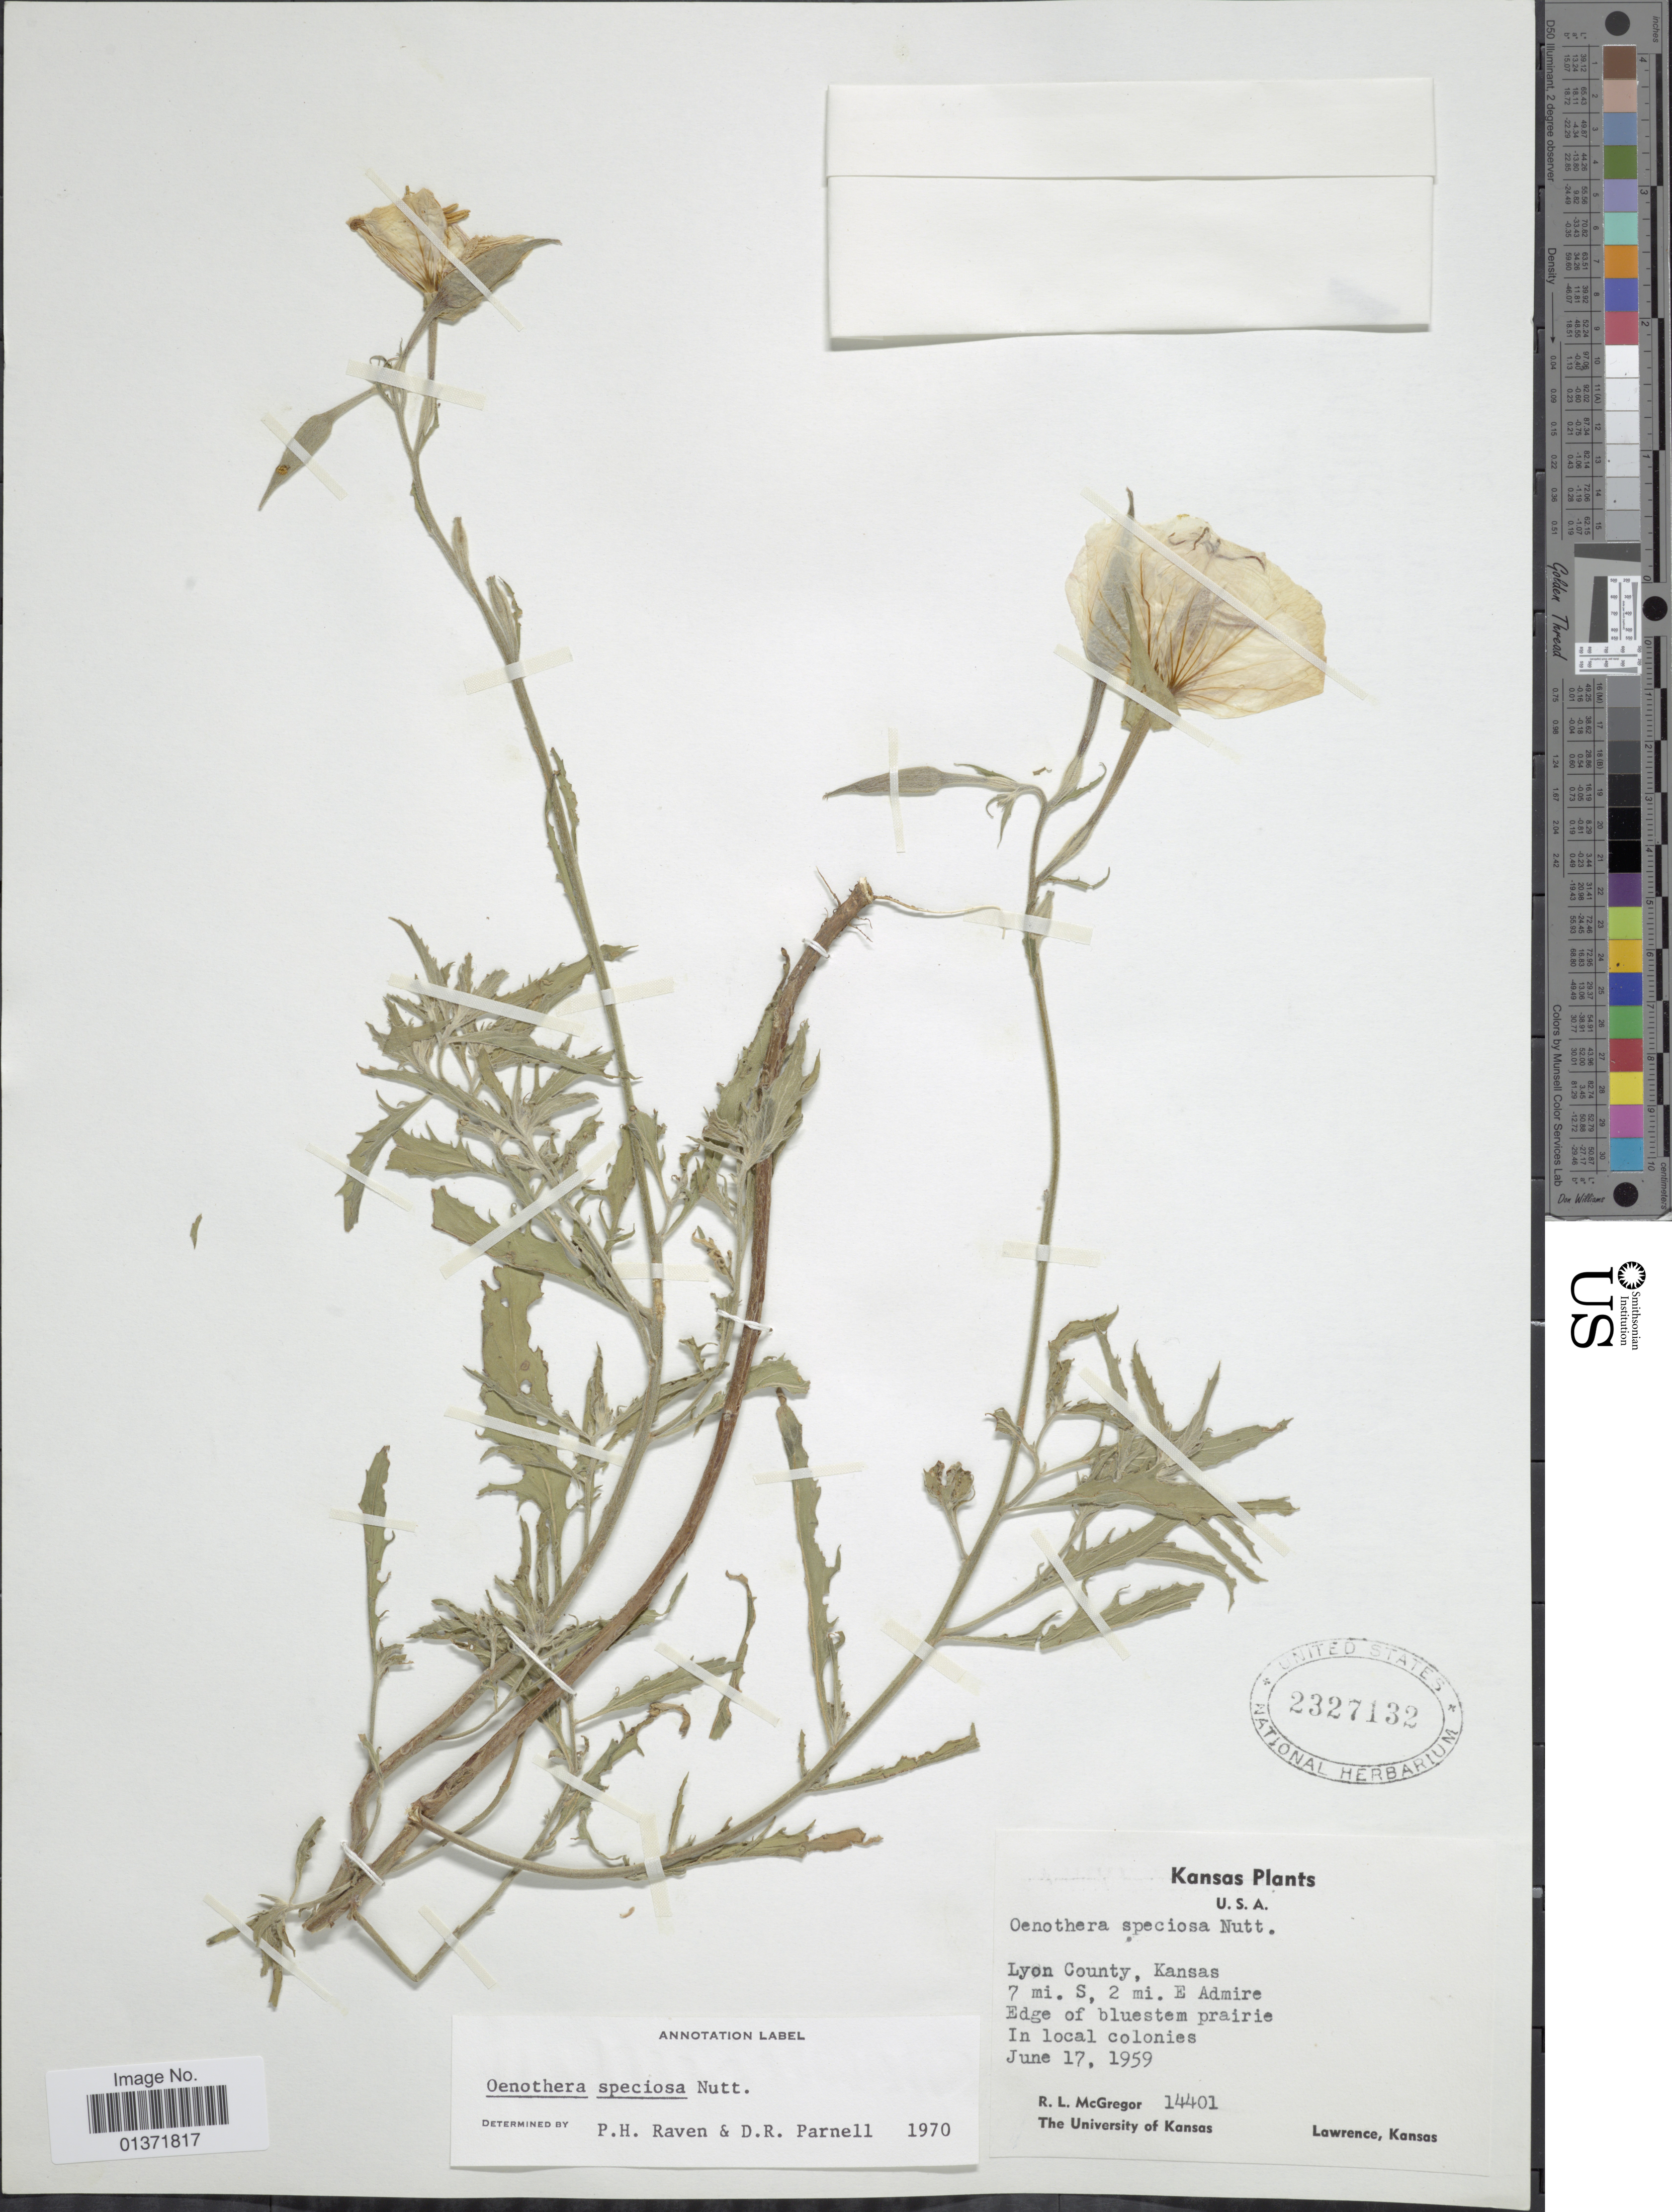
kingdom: Plantae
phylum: Tracheophyta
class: Magnoliopsida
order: Myrtales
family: Onagraceae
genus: Oenothera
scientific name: Oenothera speciosa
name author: Nutt.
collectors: R. McGregor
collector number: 14401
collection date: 1959-06-17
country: United States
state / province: Kansas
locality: Lyon County, 7 mi. S, 2 mi E Admire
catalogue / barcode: US 2327132